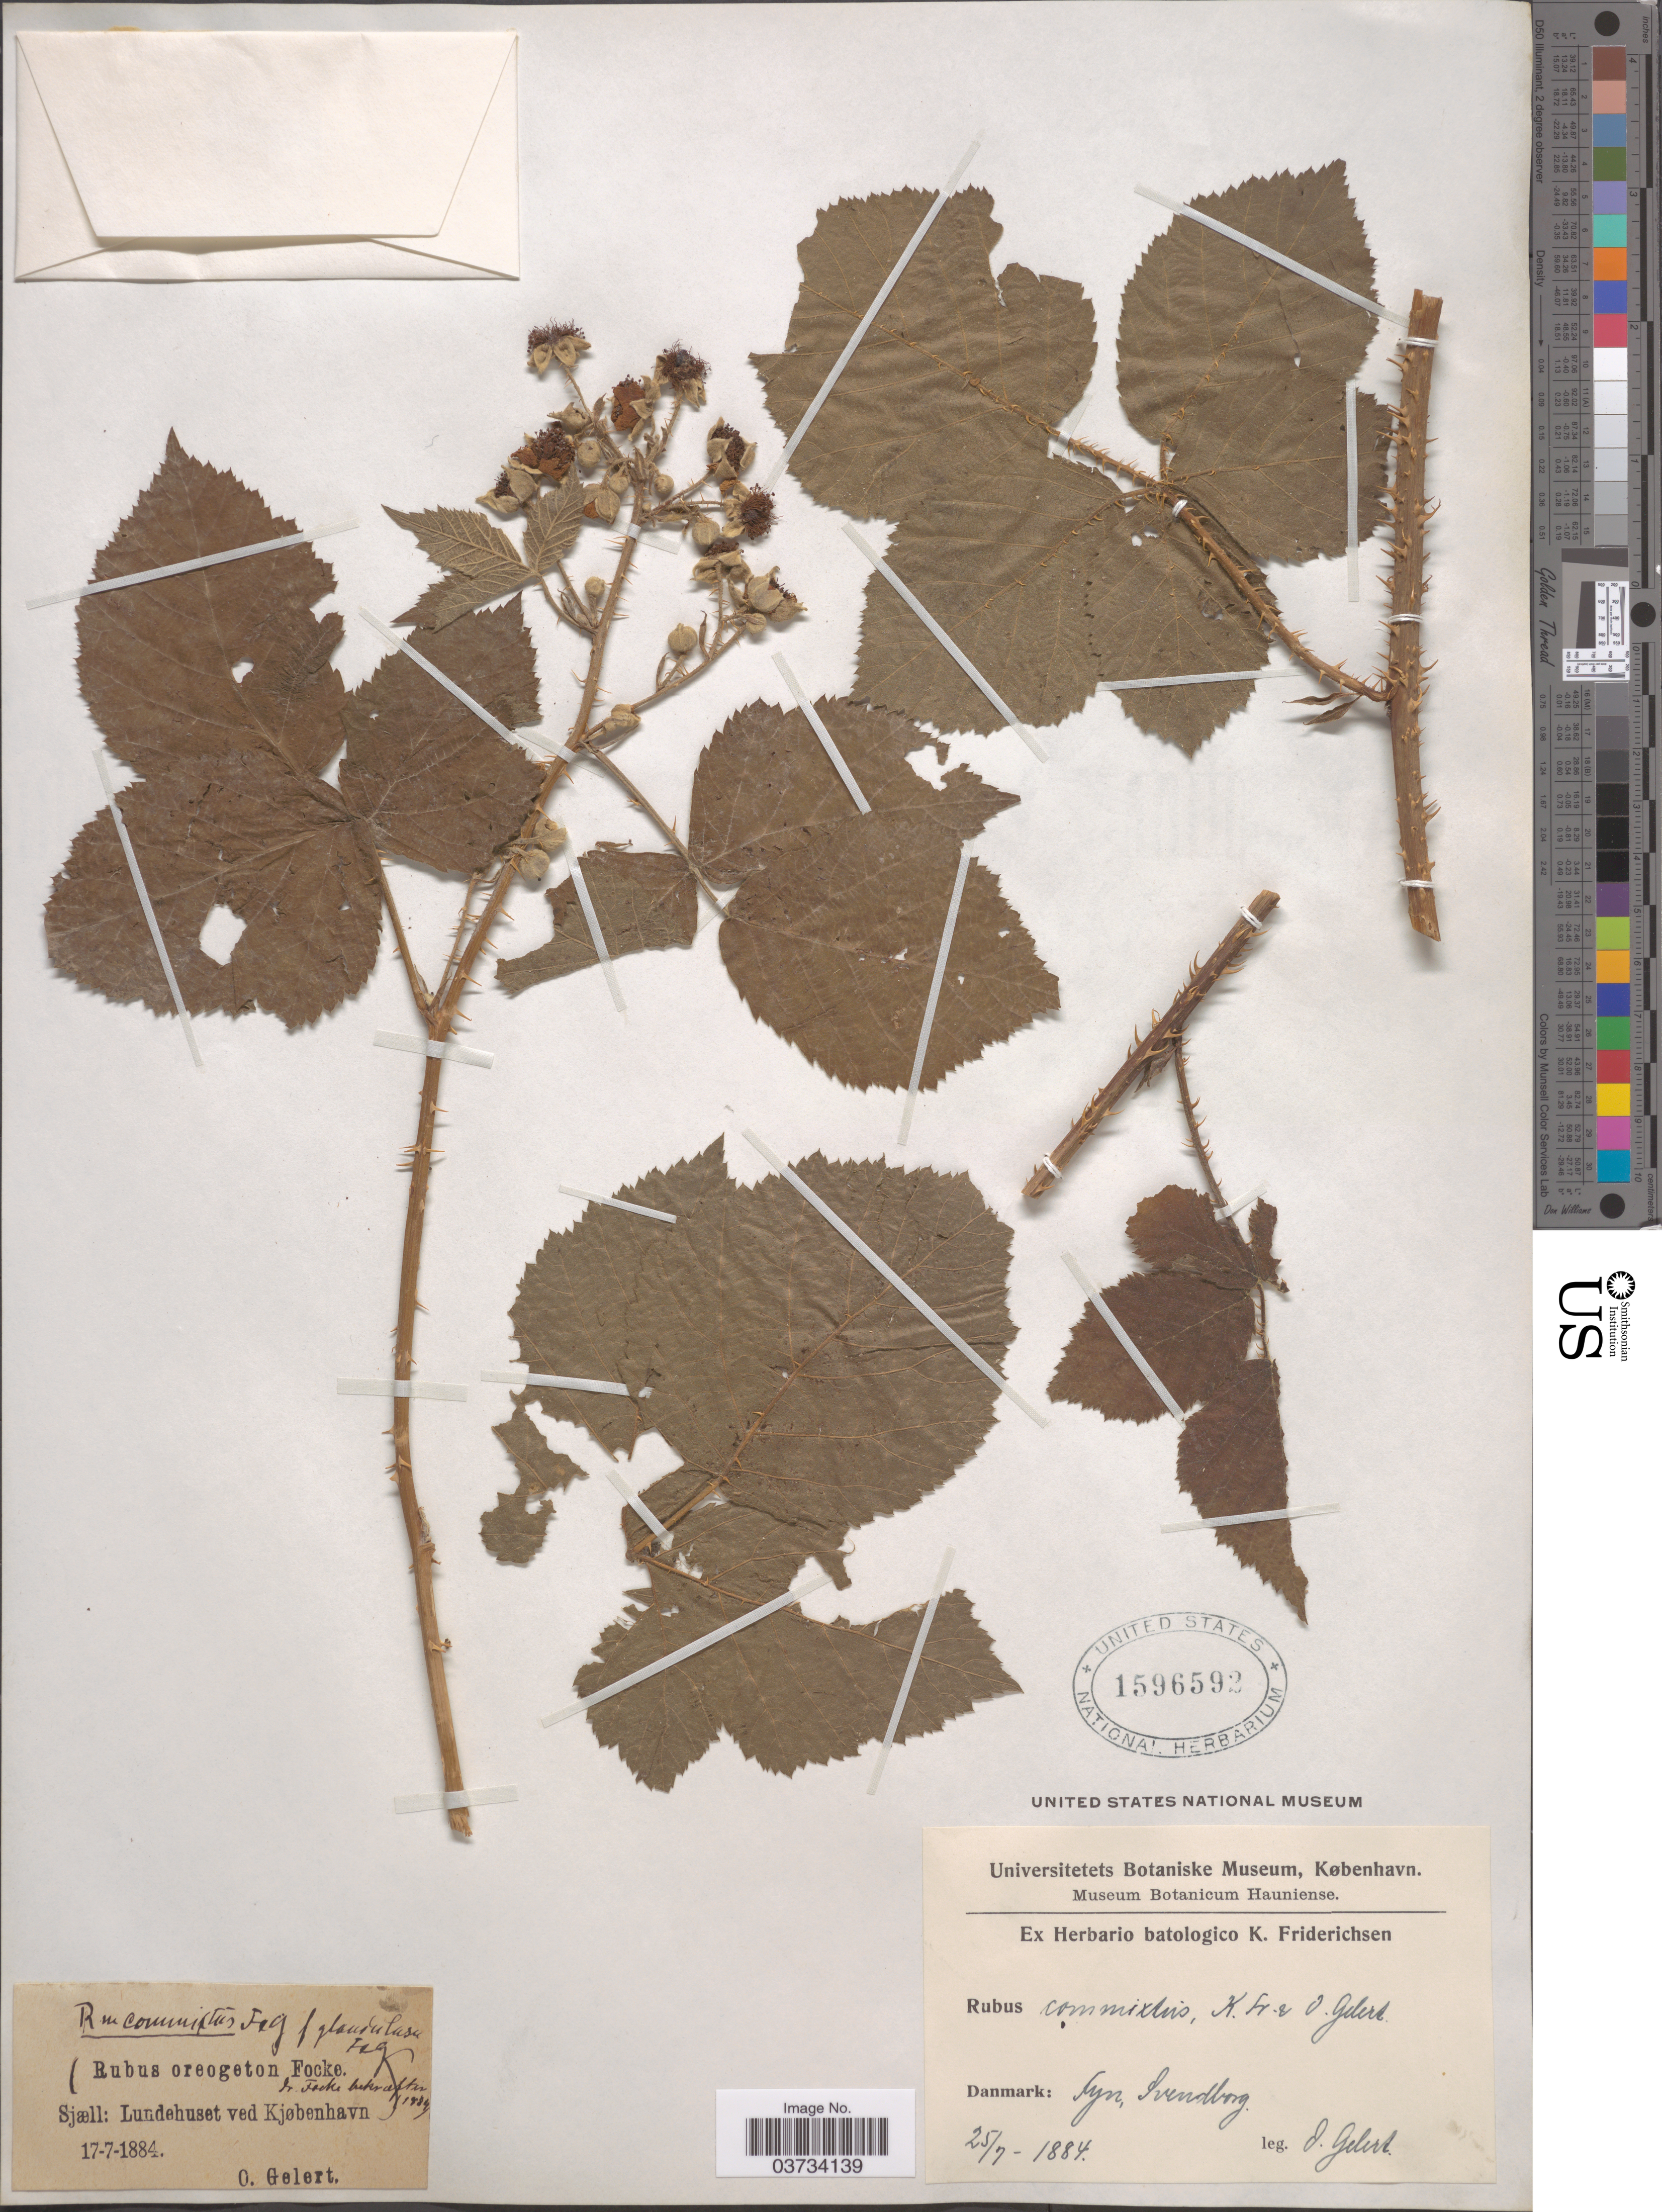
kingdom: Plantae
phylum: Tracheophyta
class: Magnoliopsida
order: Rosales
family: Rosaceae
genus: Rubus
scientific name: Rubus commixtus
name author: Frid. & Gelert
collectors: O. Gelert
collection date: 1884-07-17/1884-07-25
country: Denmark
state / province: Sjæland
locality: Sjæll: Lundehuset ved Kjøbenhavn. Fyn, Svendborg.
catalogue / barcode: US 1596592